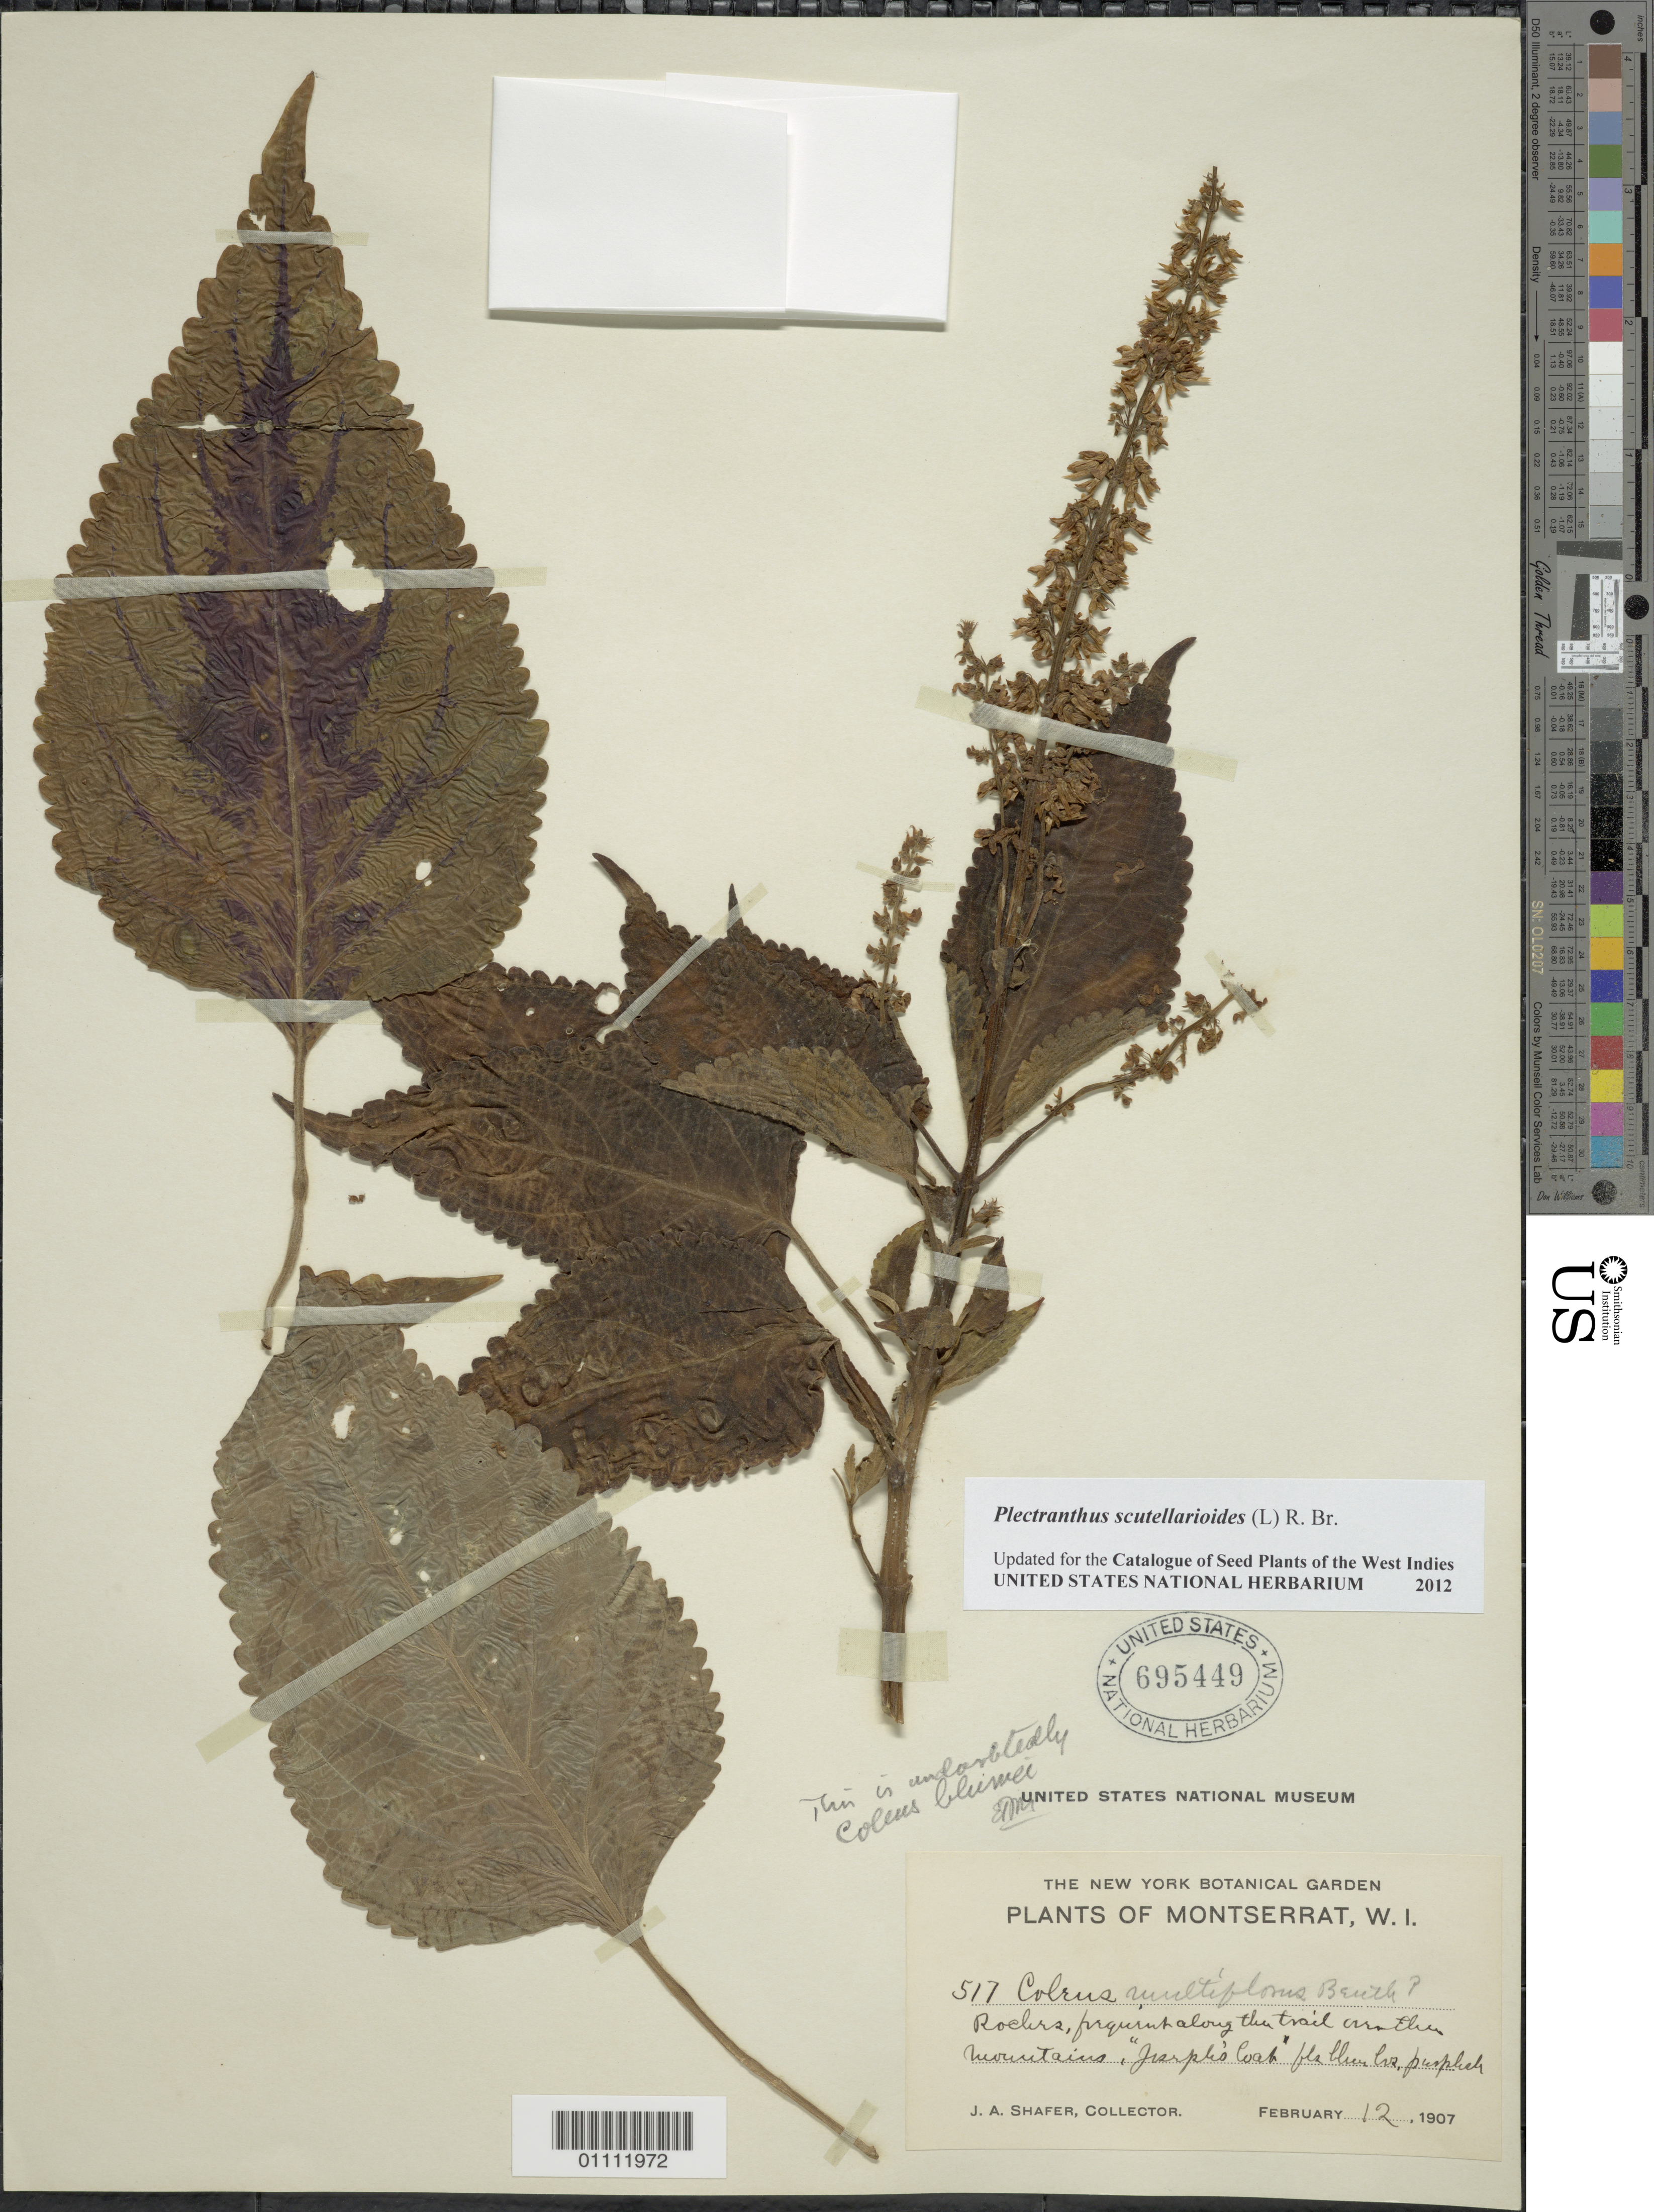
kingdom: Plantae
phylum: Tracheophyta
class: Magnoliopsida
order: Lamiales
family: Lamiaceae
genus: Plectranthus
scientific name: Plectranthus scutellarioides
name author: (L.) R. Br.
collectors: J. A. Shafer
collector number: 517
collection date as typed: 12 Feb 1907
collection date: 1907-02-12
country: Montserrat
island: Montserrat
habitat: Rocks, frequent along the trail in mountains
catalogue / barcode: US 695449